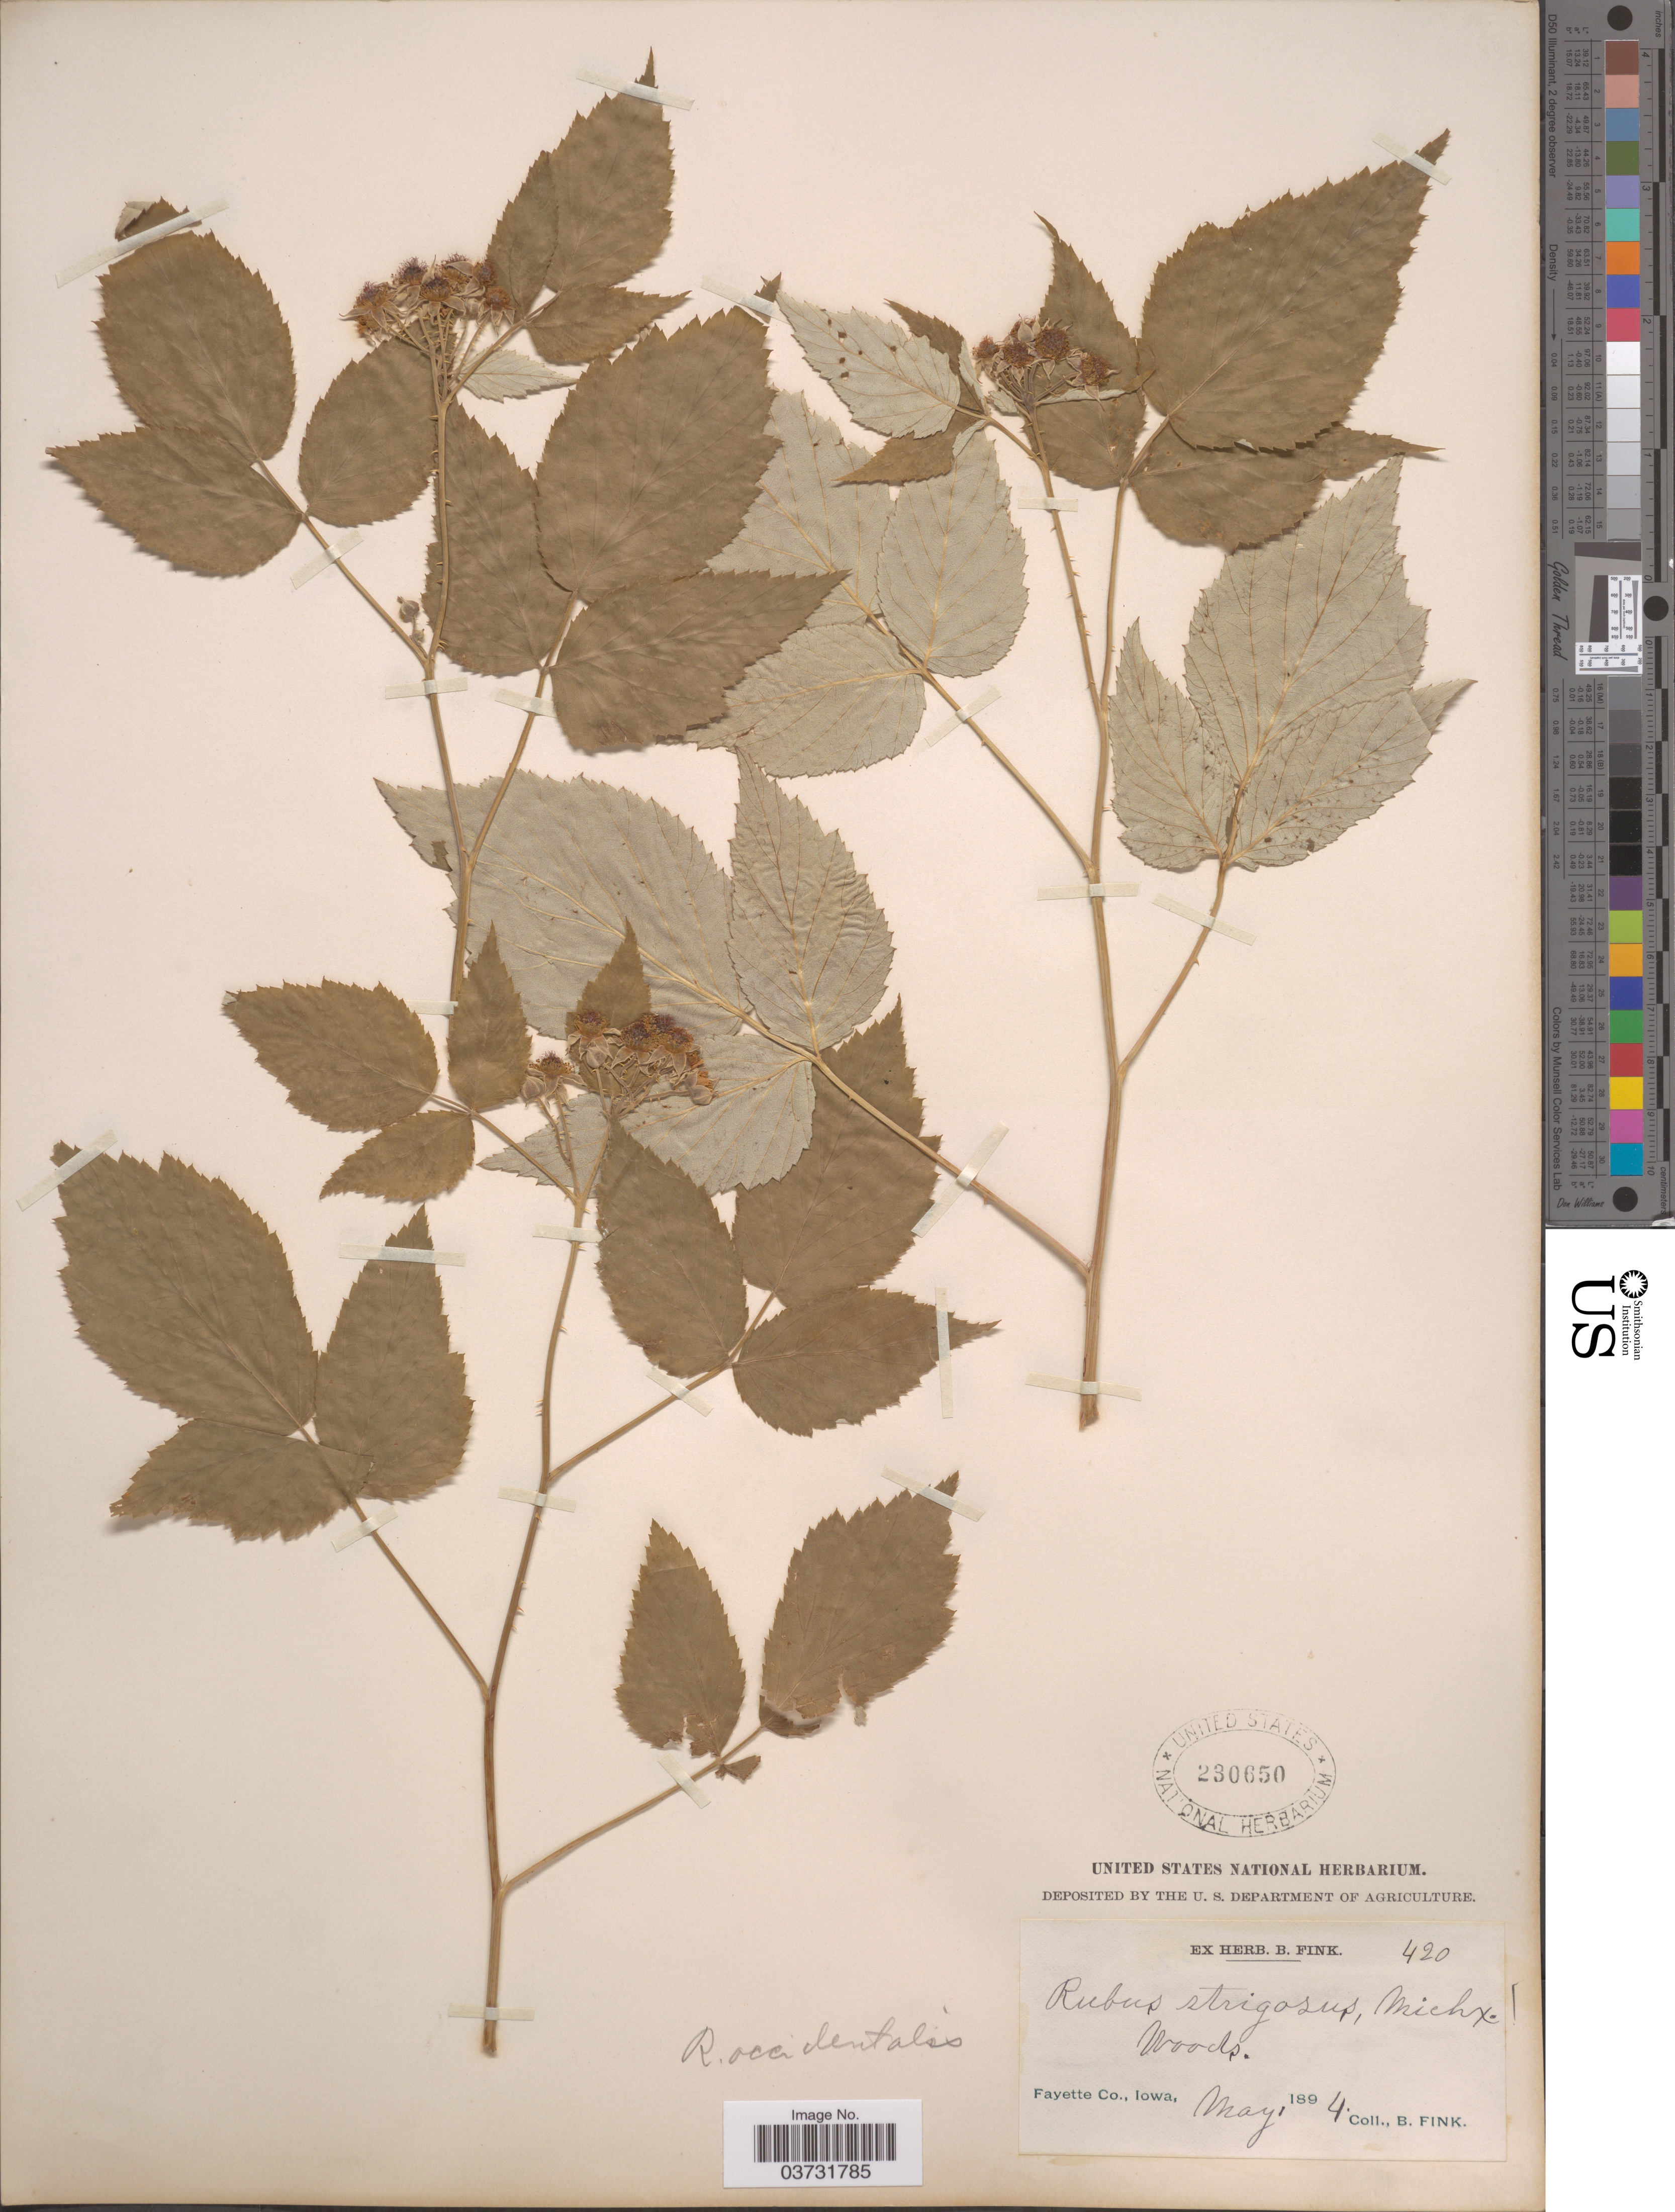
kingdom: Plantae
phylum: Tracheophyta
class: Magnoliopsida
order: Rosales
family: Rosaceae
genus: Rubus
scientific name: Rubus occidentalis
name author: L.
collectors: B. Fink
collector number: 420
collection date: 1894-05-01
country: United States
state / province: Iowa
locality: Fayette Co.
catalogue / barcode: US 230650